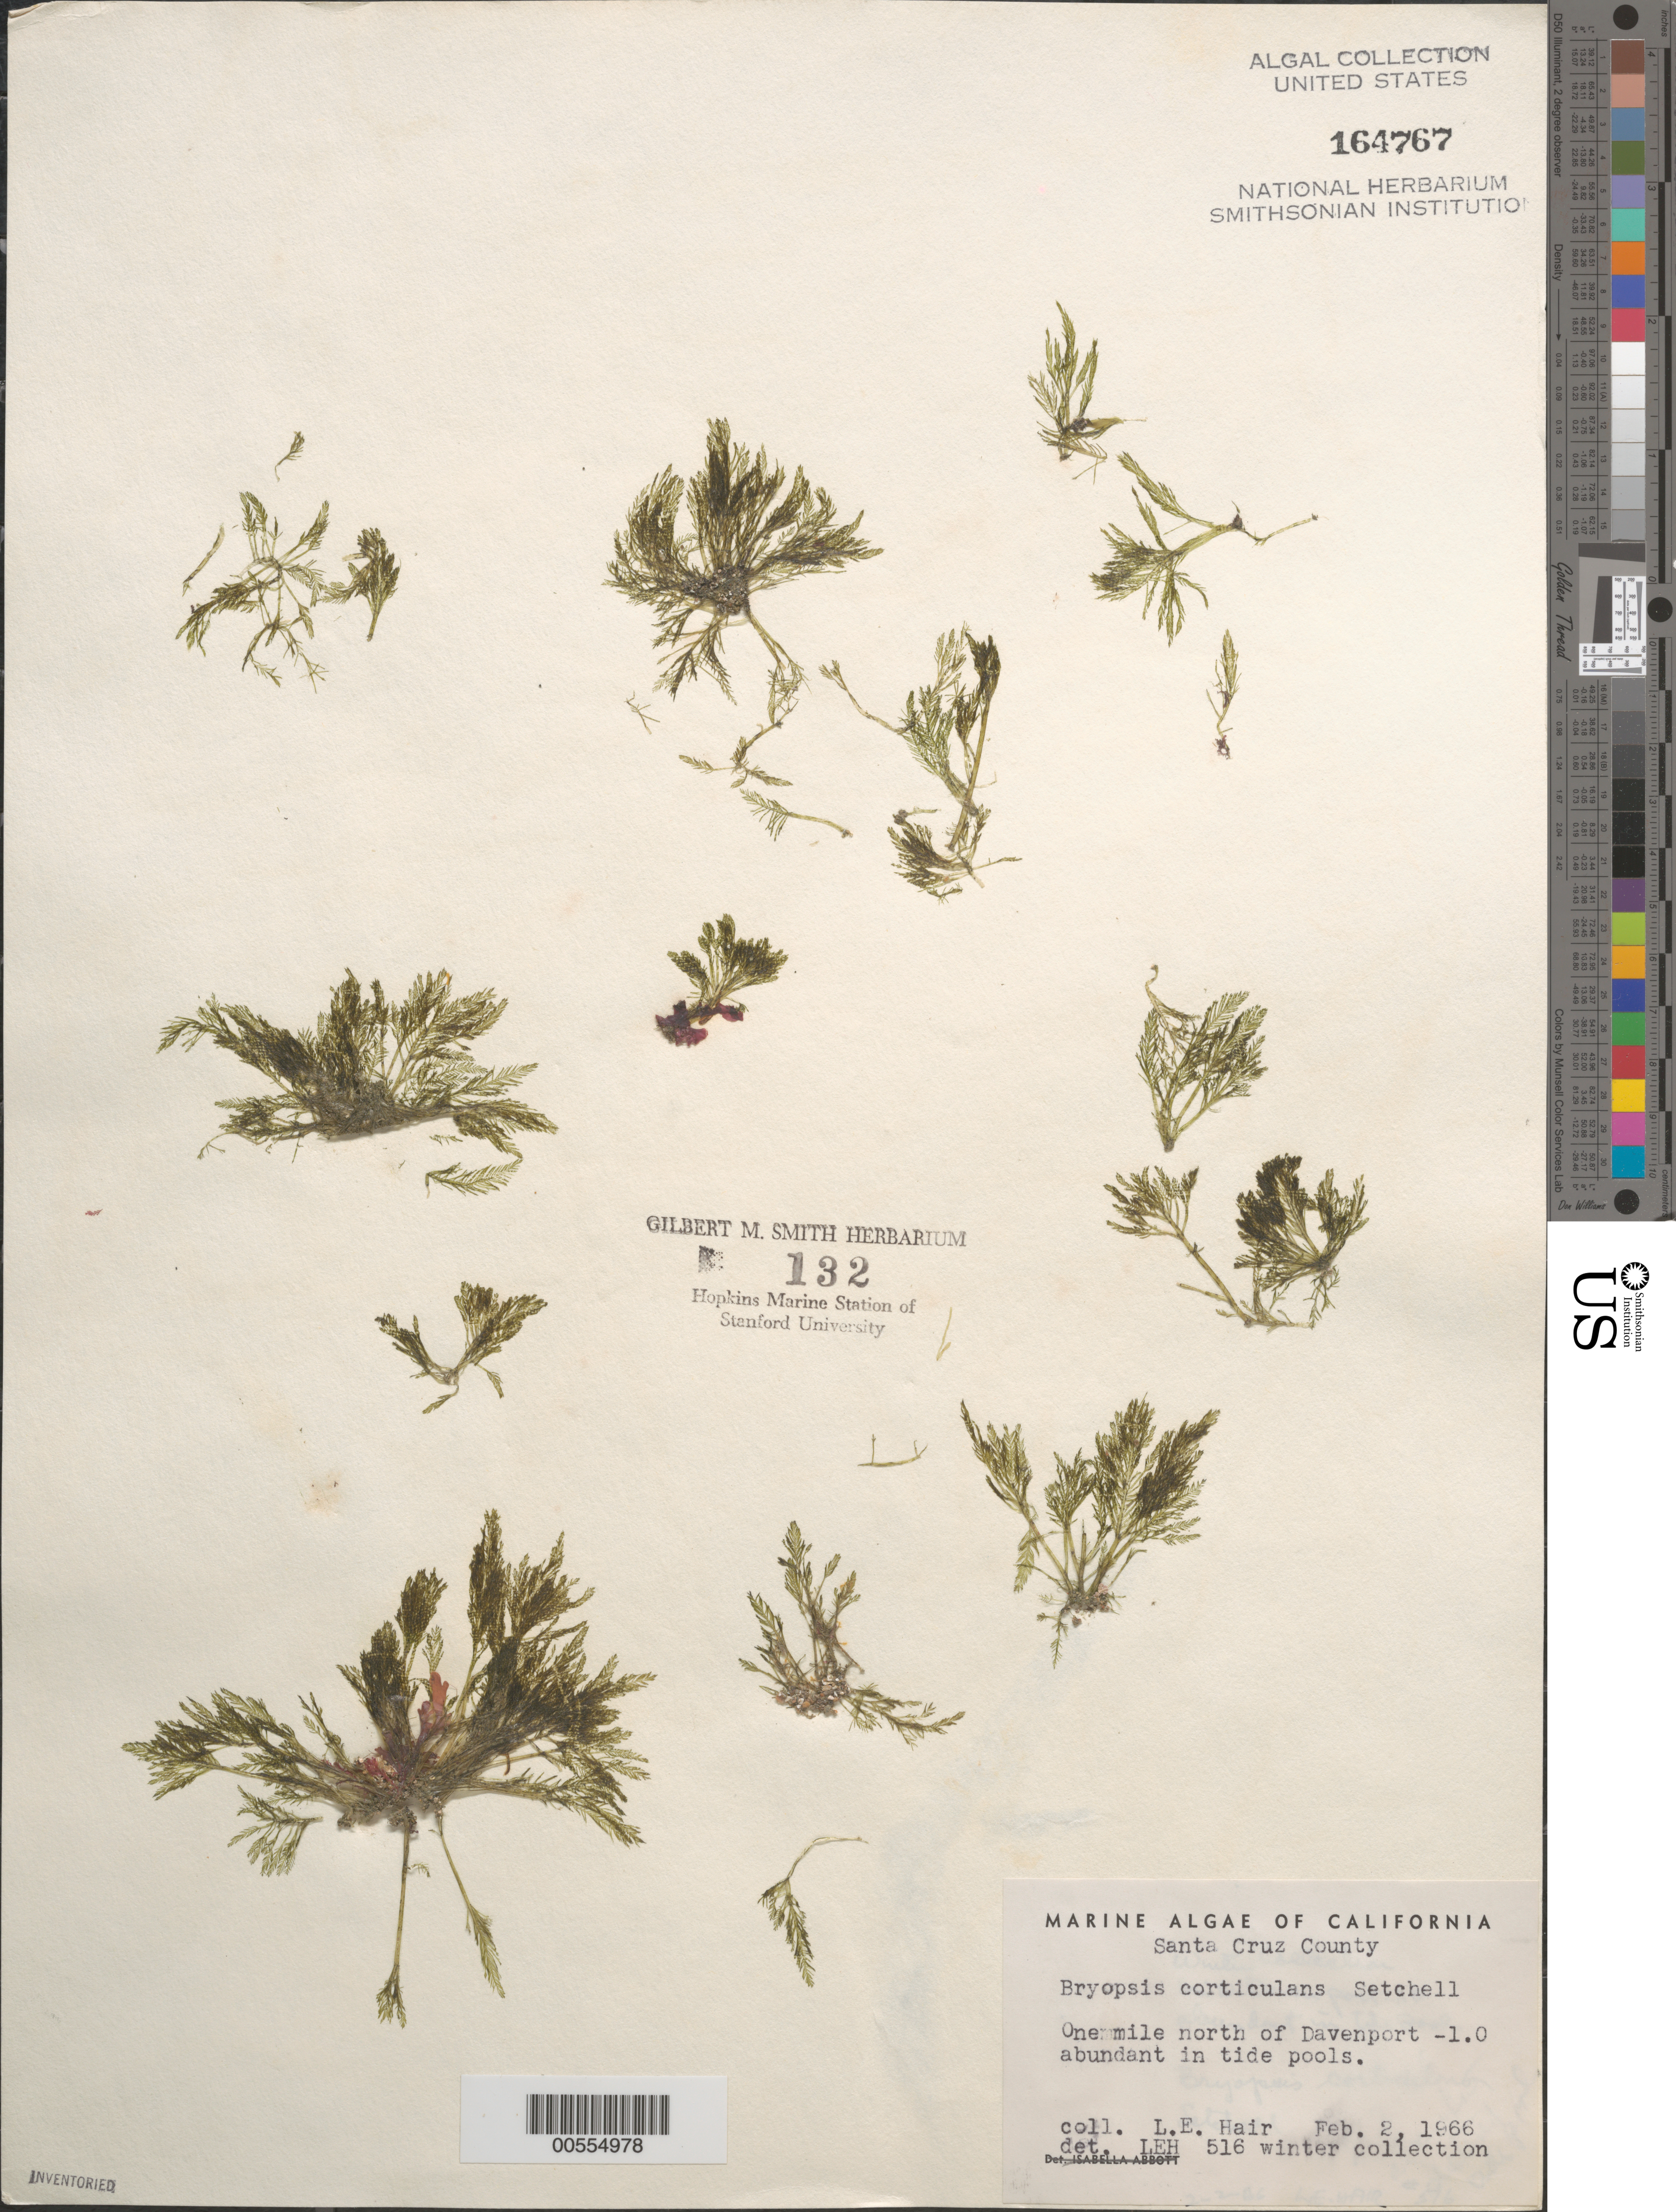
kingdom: Plantae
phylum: Chlorophyta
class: Ulvophyceae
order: Bryopsidales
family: Bryopsidaceae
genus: Bryopsis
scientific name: Bryopsis corticulans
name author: Setch. in Collins et al.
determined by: Hair, L. E.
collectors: L. Hair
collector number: Leh 516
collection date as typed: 02 Feb 1966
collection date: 1966-02-02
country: United States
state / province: California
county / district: Santa Cruz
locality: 1 mile north of Davenport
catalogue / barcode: US 164767